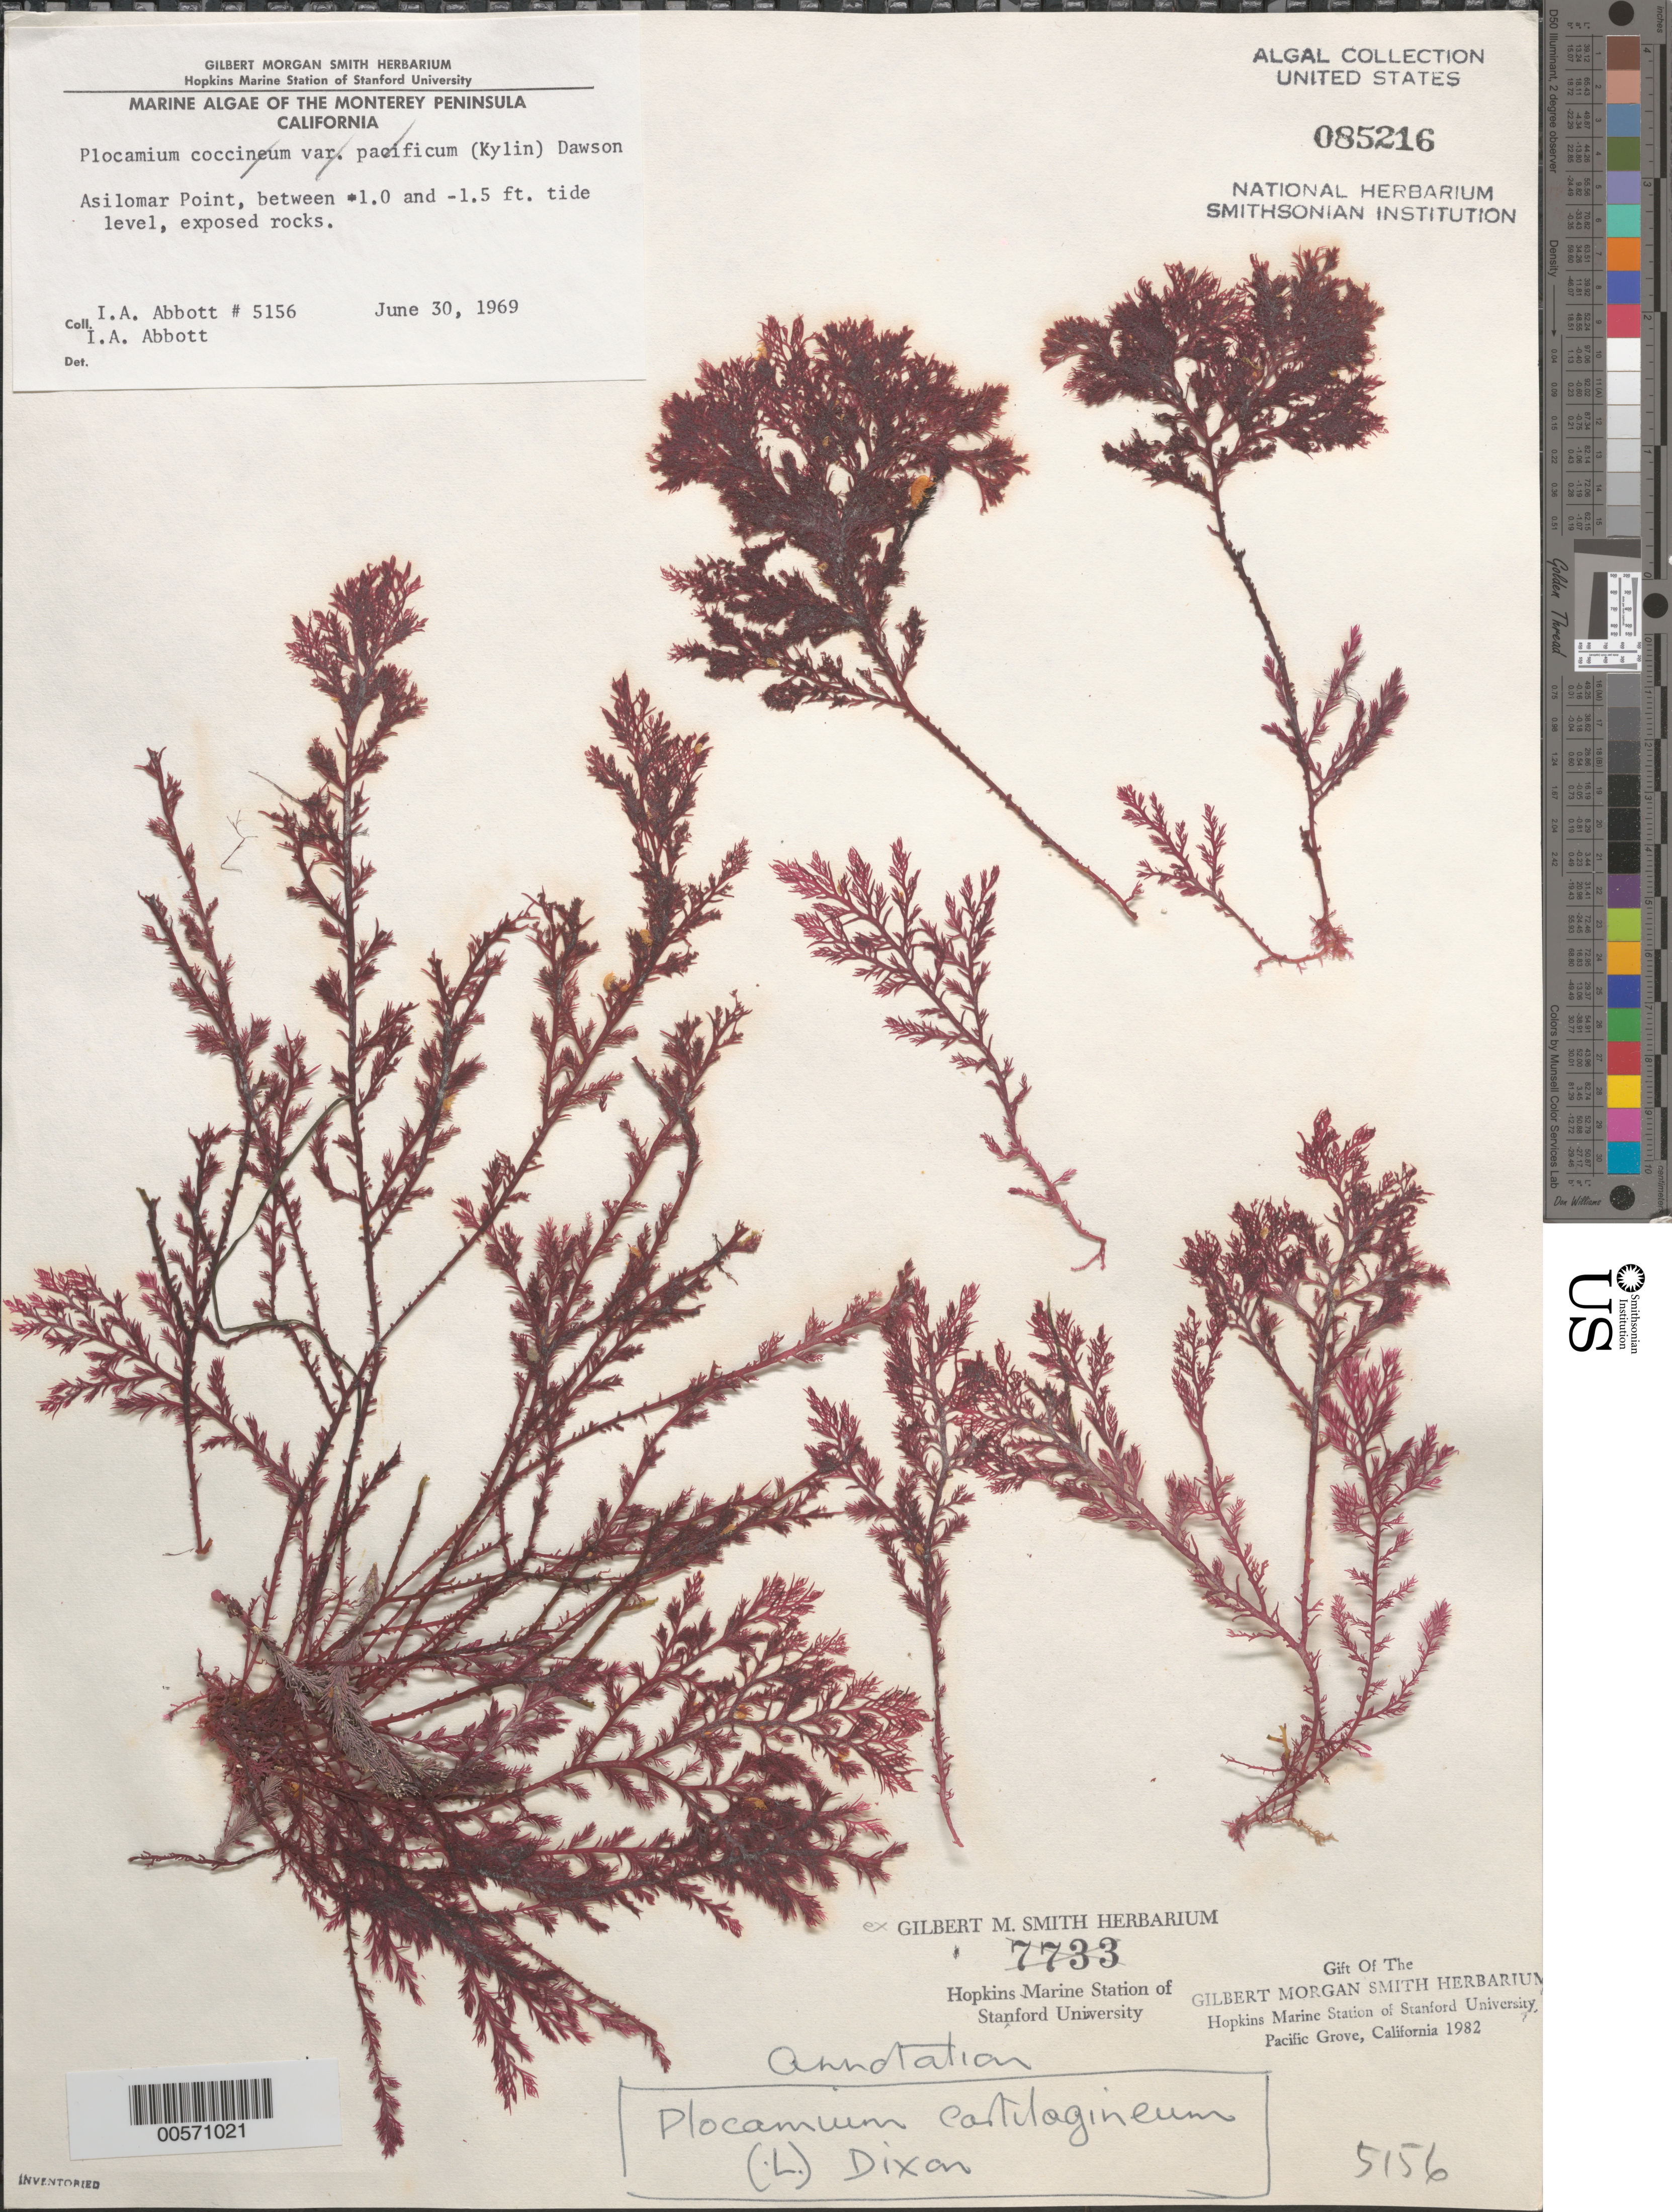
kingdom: Plantae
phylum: Rhodophyta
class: Florideophyceae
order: Plocamiales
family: Plocamiaceae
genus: Plocamium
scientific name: Plocamium cartilagineum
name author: (L.) P.S. Dixon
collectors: I. A. Abbott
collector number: IAA 5156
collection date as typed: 30 Jun 1969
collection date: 1969-06-30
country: United States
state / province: California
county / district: Monterey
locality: Asilomar Point, Monterey Peninsula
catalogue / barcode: US 85216